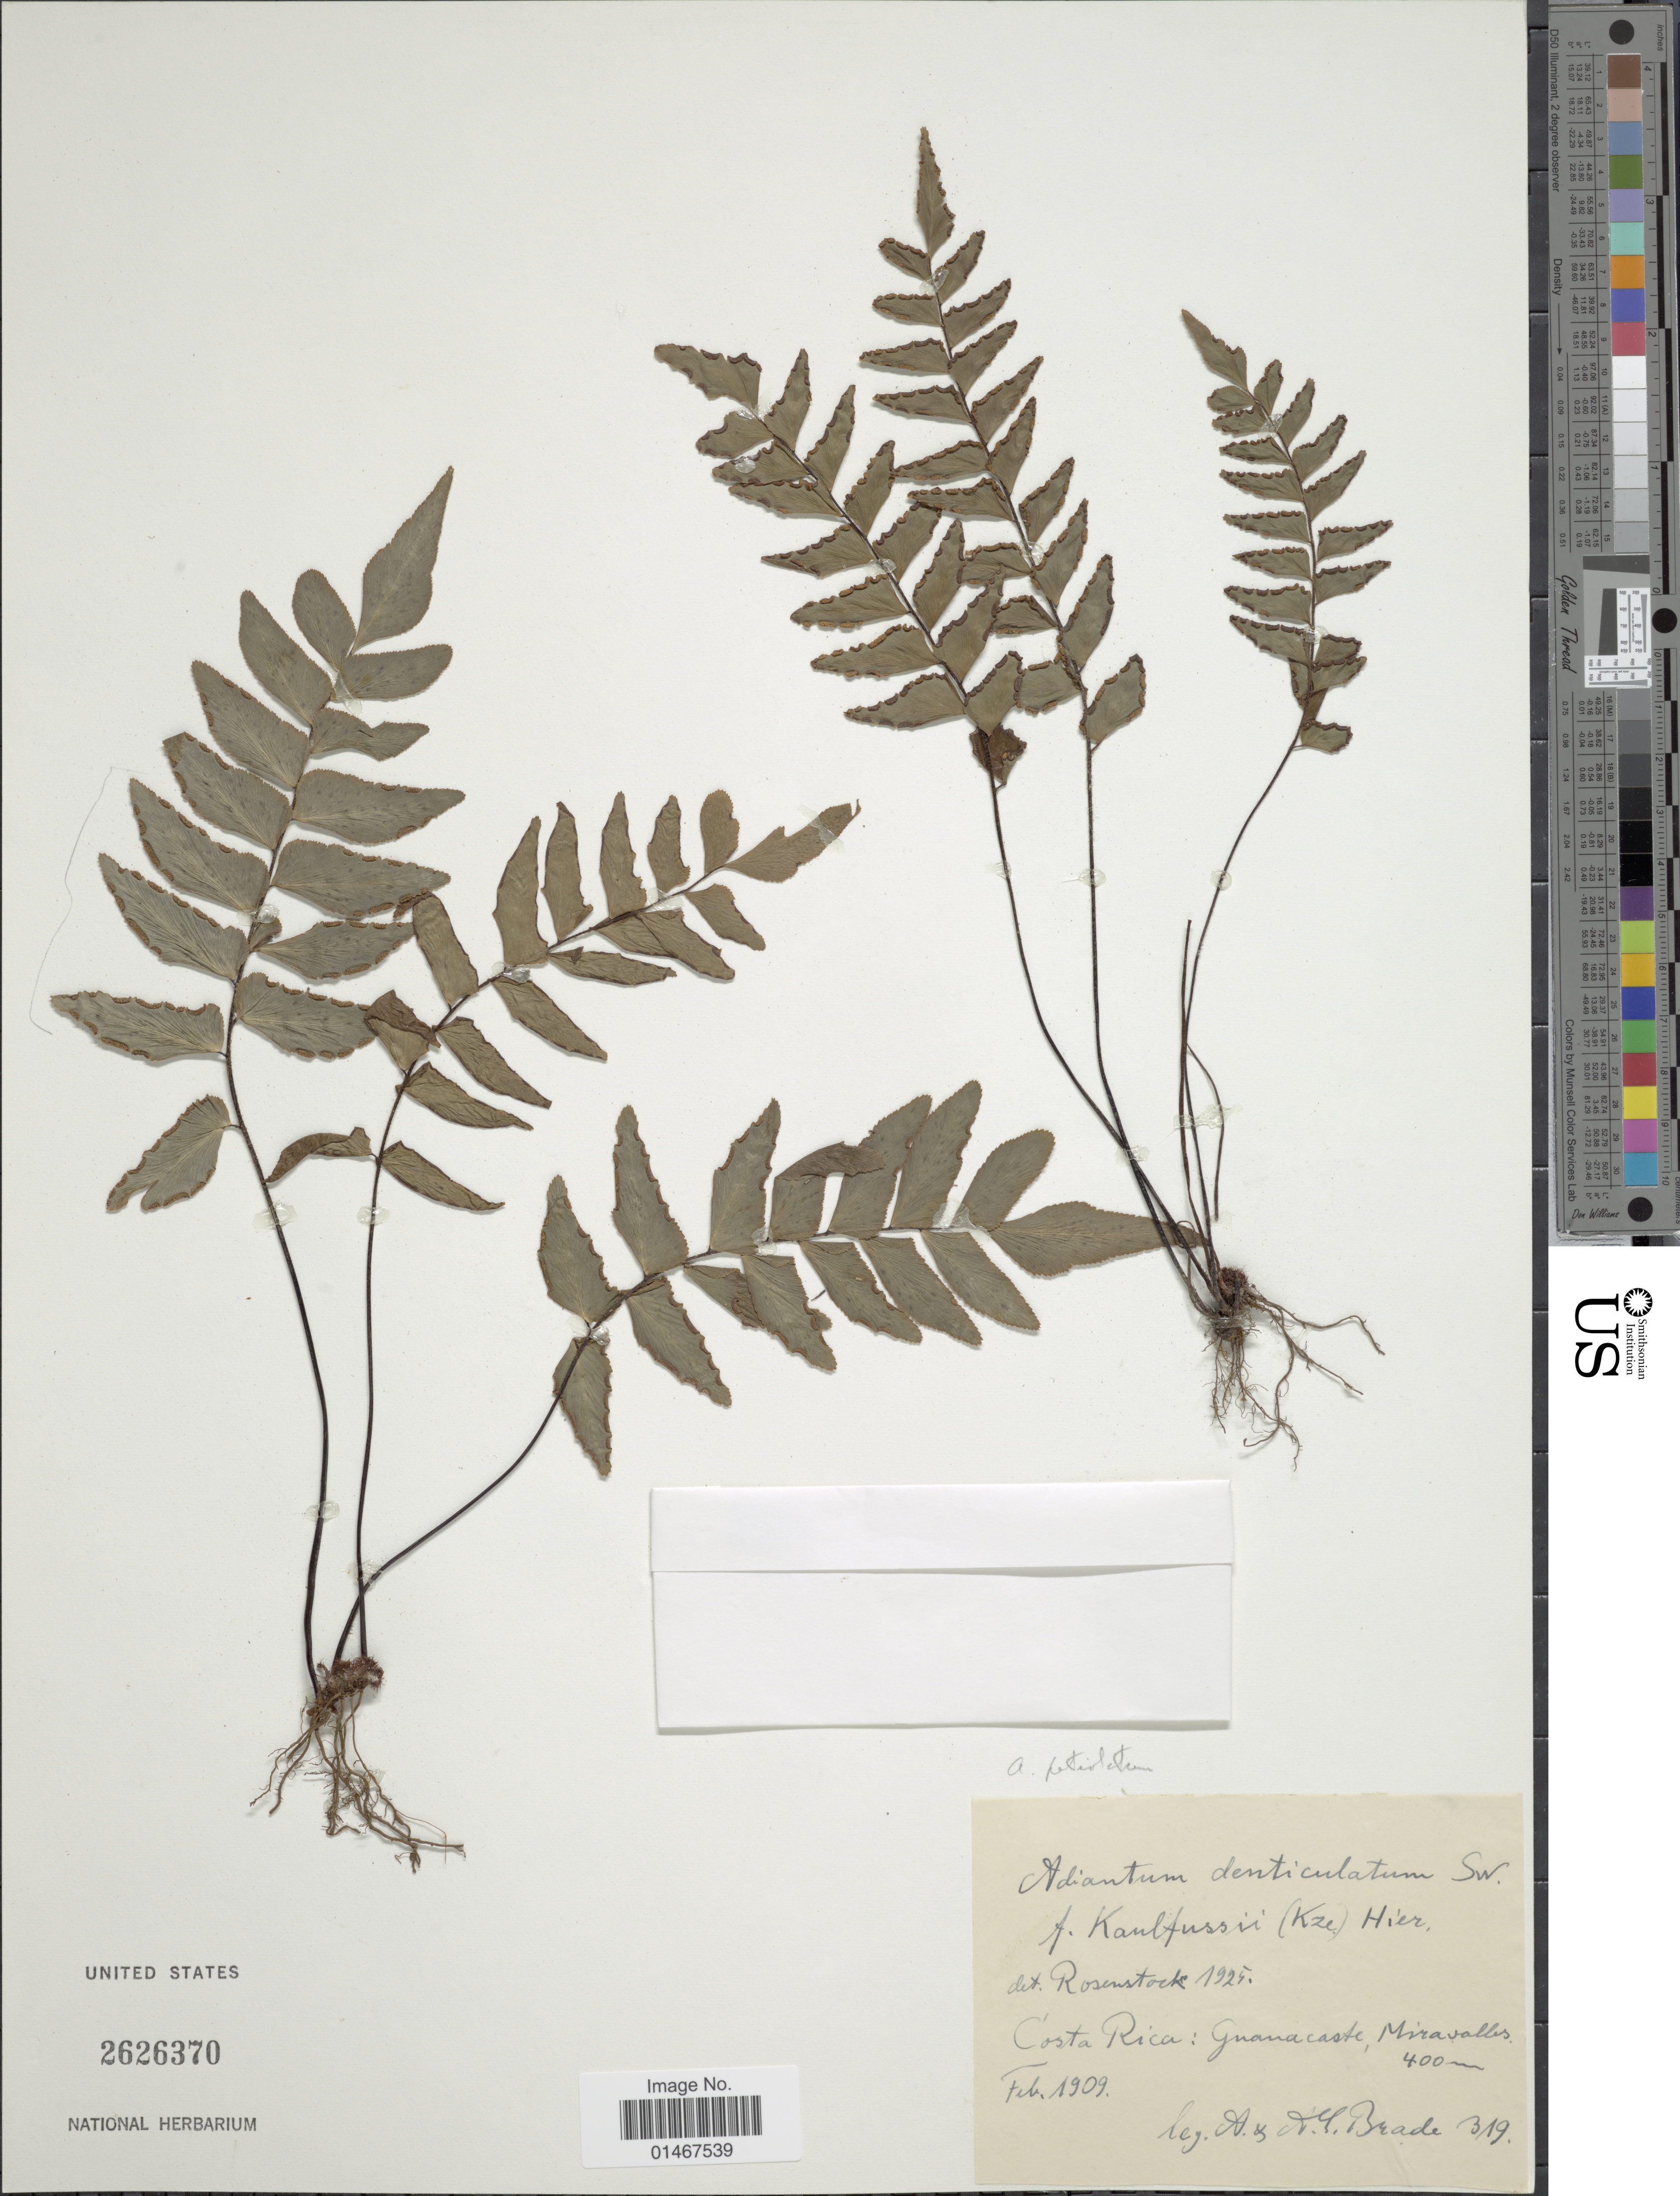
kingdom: Plantae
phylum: Tracheophyta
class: Polypodiopsida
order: Polypodiales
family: Pteridaceae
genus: Adiantum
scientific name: Adiantum petiolatum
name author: Desv.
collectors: A. Brade & C. Brade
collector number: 319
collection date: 1909-02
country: Costa Rica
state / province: Guanacaste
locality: Miravalles.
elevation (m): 400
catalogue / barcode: US 2626370